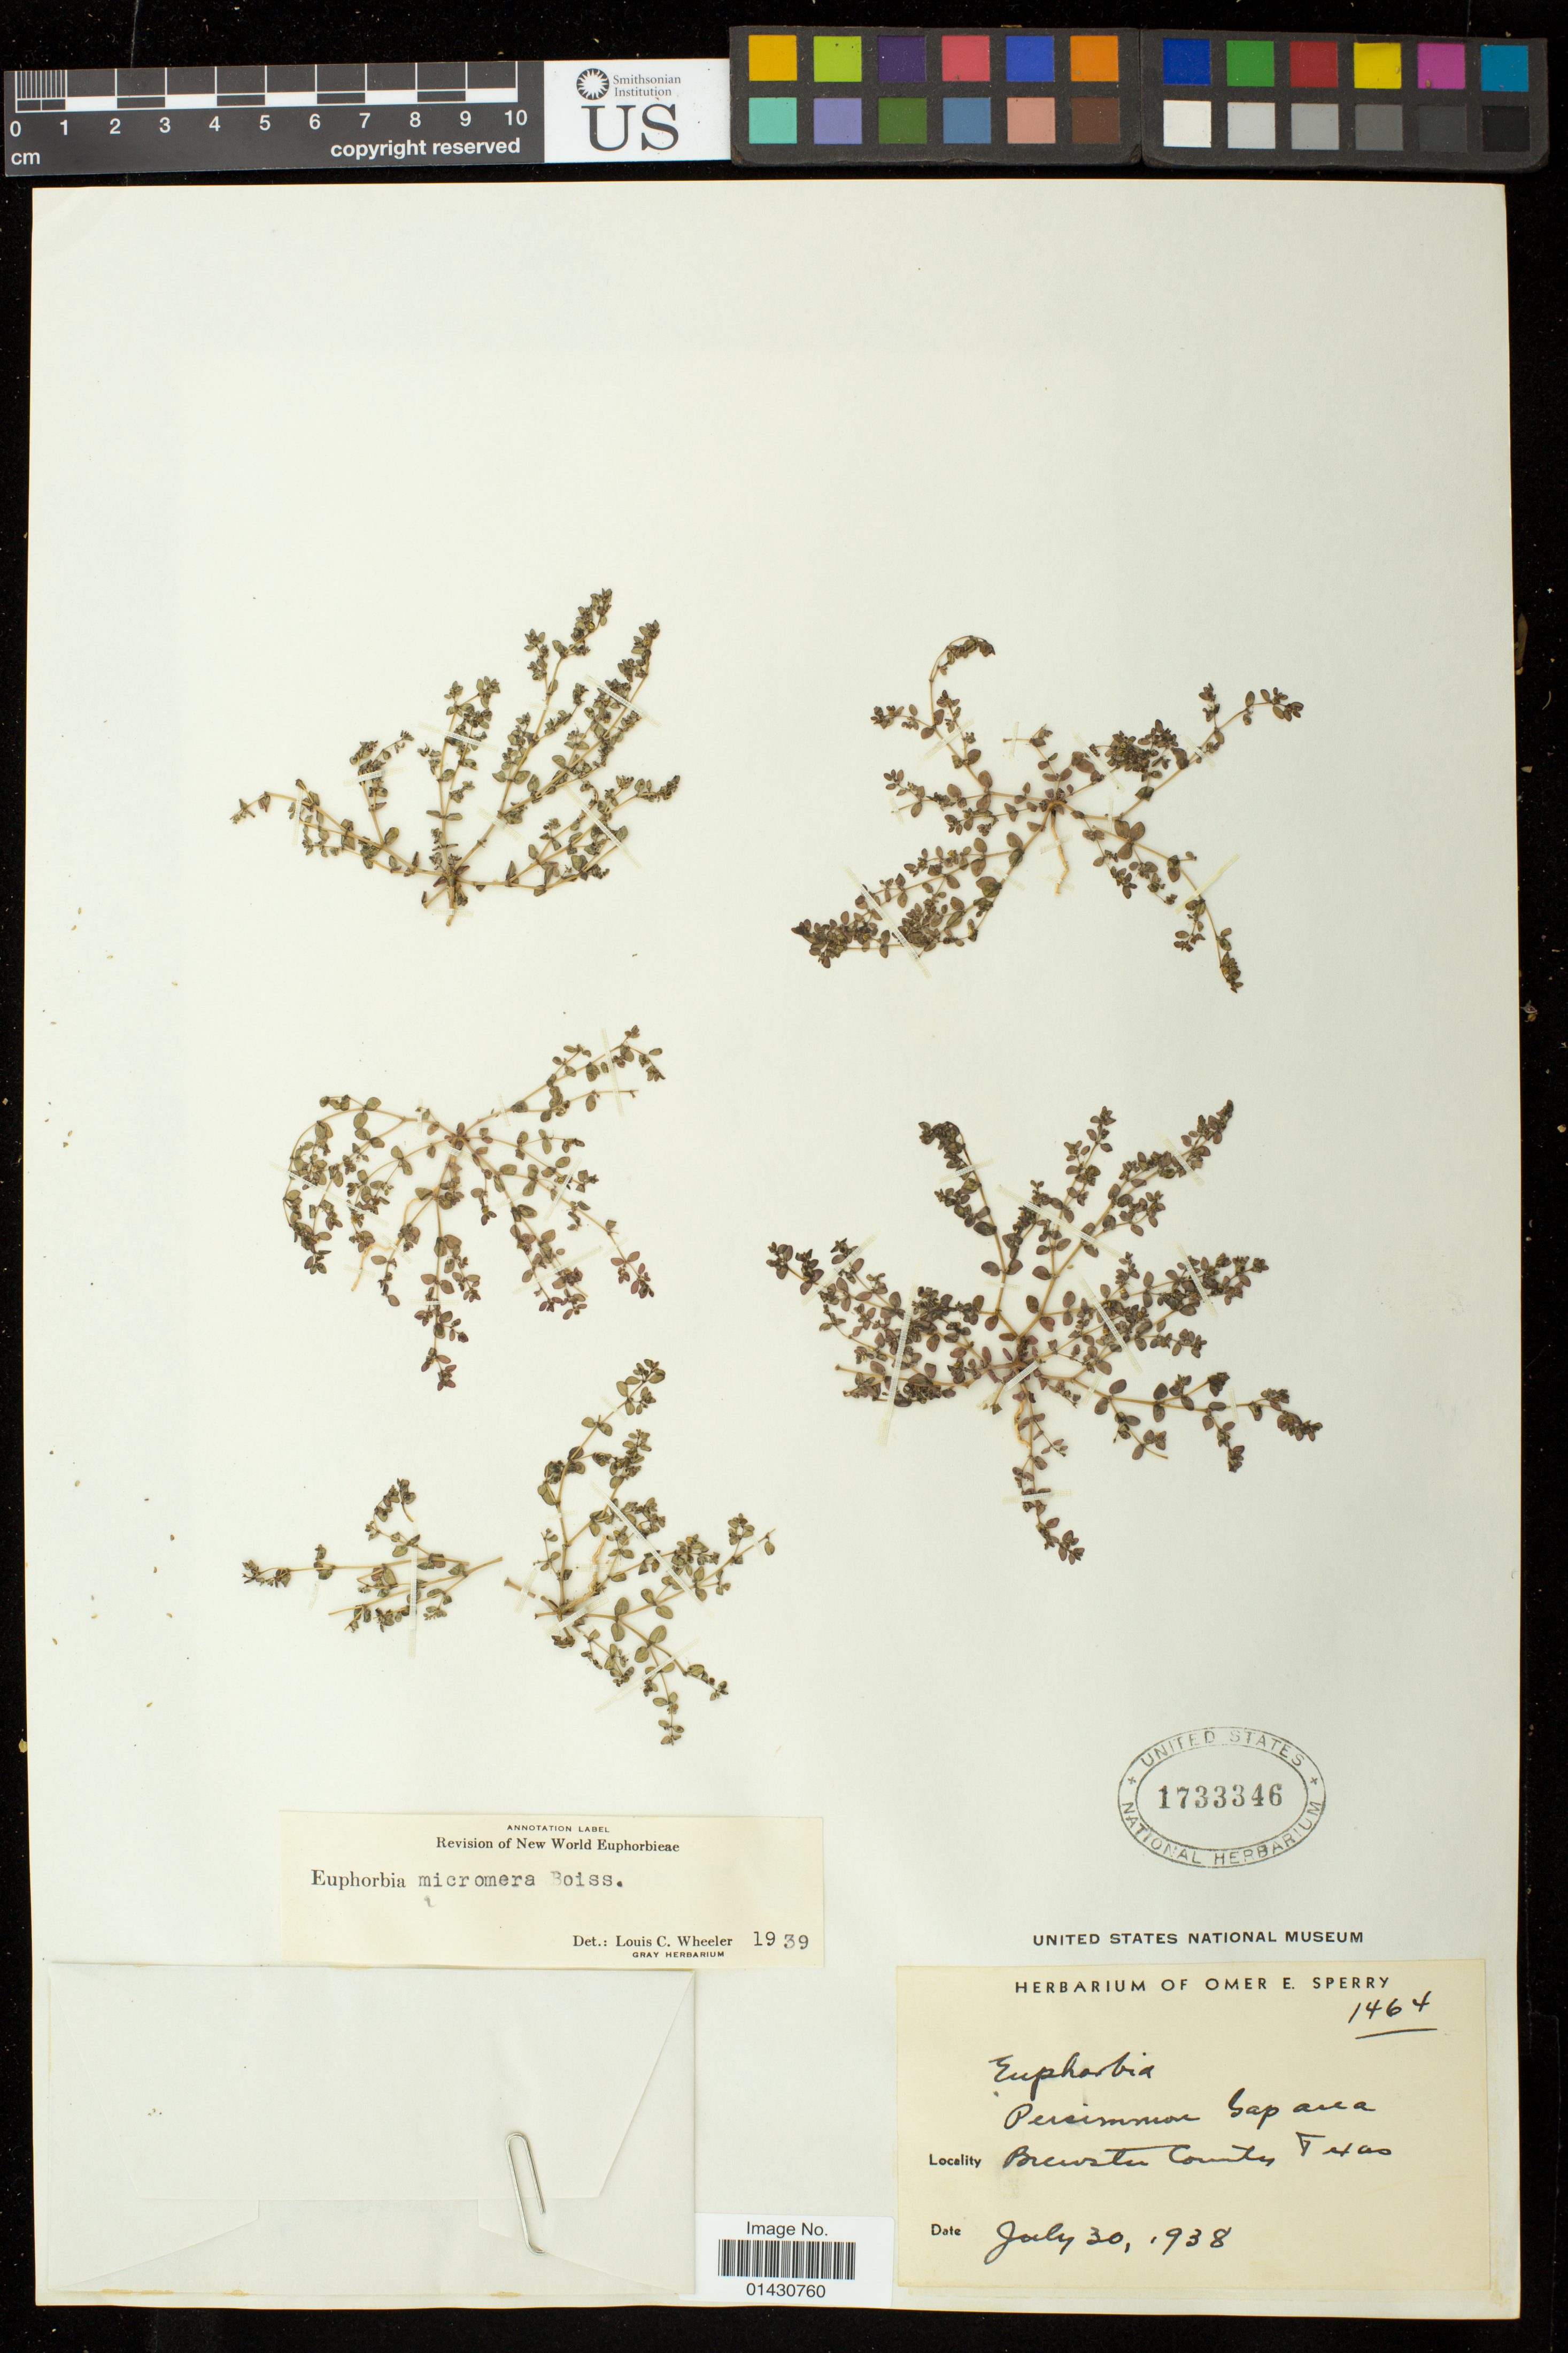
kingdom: Plantae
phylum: Tracheophyta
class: Magnoliopsida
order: Malpighiales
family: Euphorbiaceae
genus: Euphorbia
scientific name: Euphorbia micromera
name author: Boiss.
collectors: O. E. Sperry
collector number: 1464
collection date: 1938-07-30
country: United States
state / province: Texas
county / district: Brewster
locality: Persimmon Gap area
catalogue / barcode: US 1733346